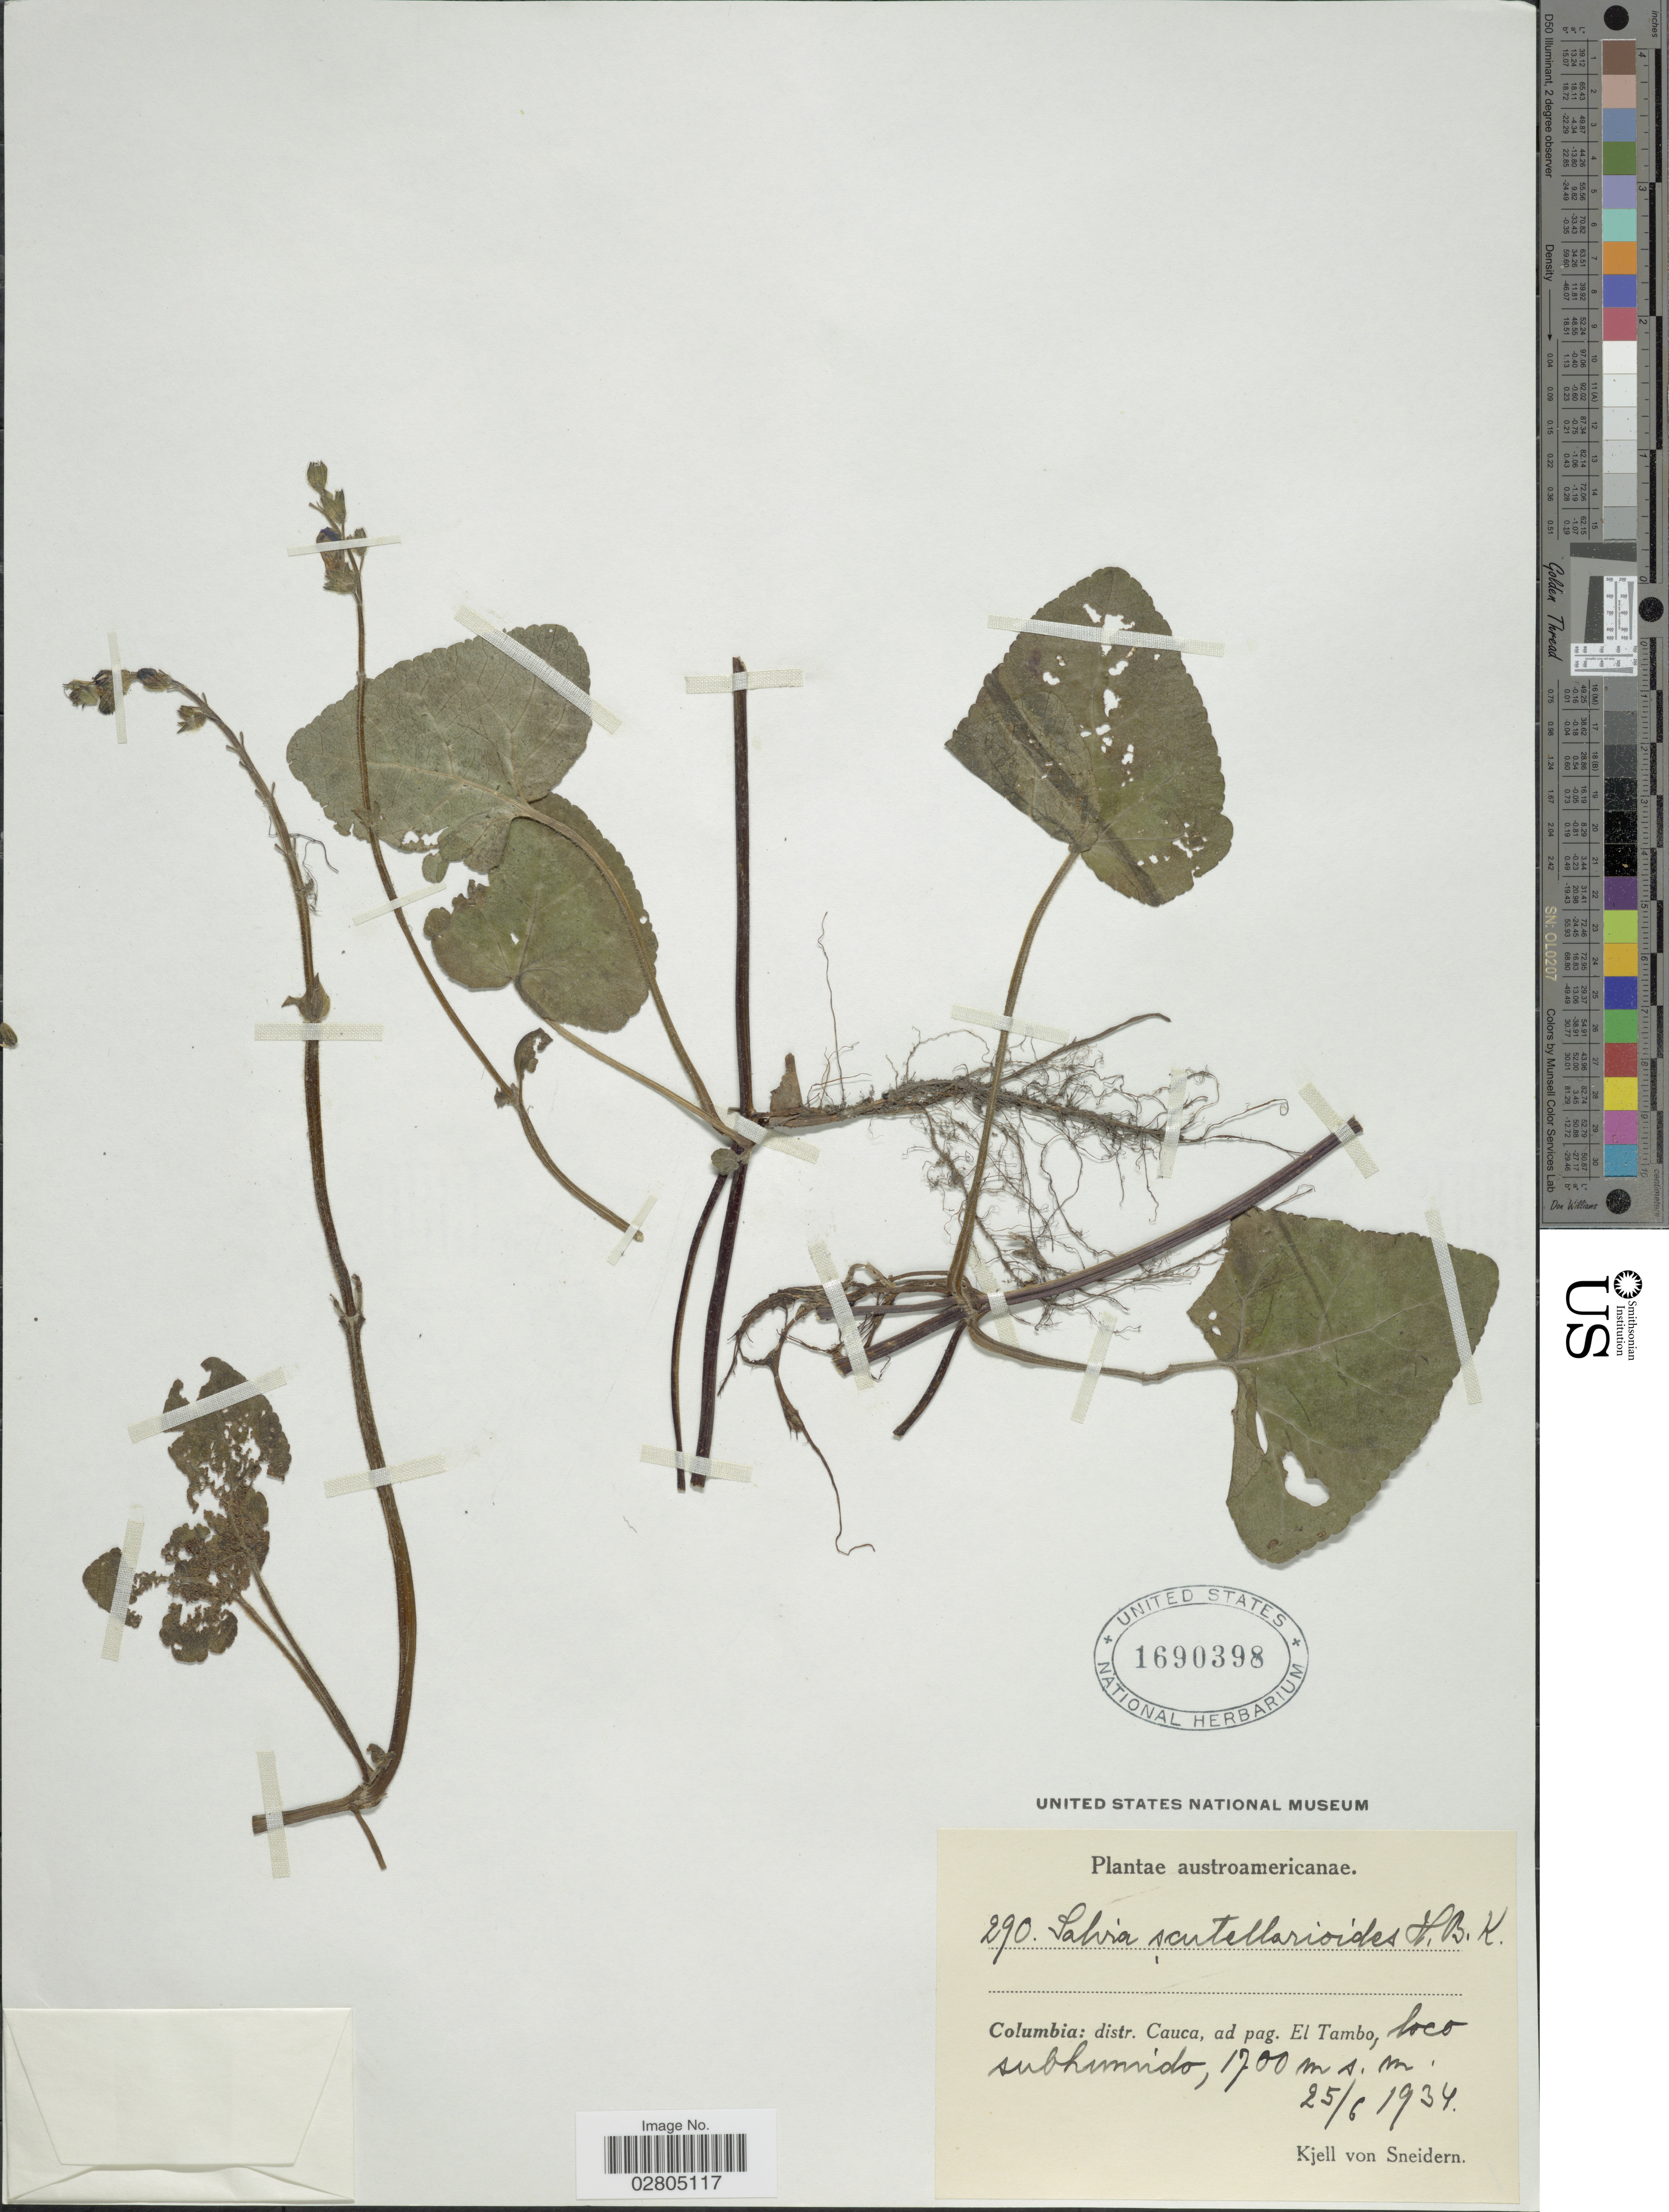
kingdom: Plantae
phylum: Tracheophyta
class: Magnoliopsida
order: Lamiales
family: Lamiaceae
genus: Salvia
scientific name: Salvia scutellarioides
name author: Kunth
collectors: K. von Sneidern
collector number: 290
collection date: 1934-06-25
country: Colombia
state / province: Cauca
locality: Distr. Cauca, ad pag. El Tambo.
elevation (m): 1700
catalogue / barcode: US 1690398